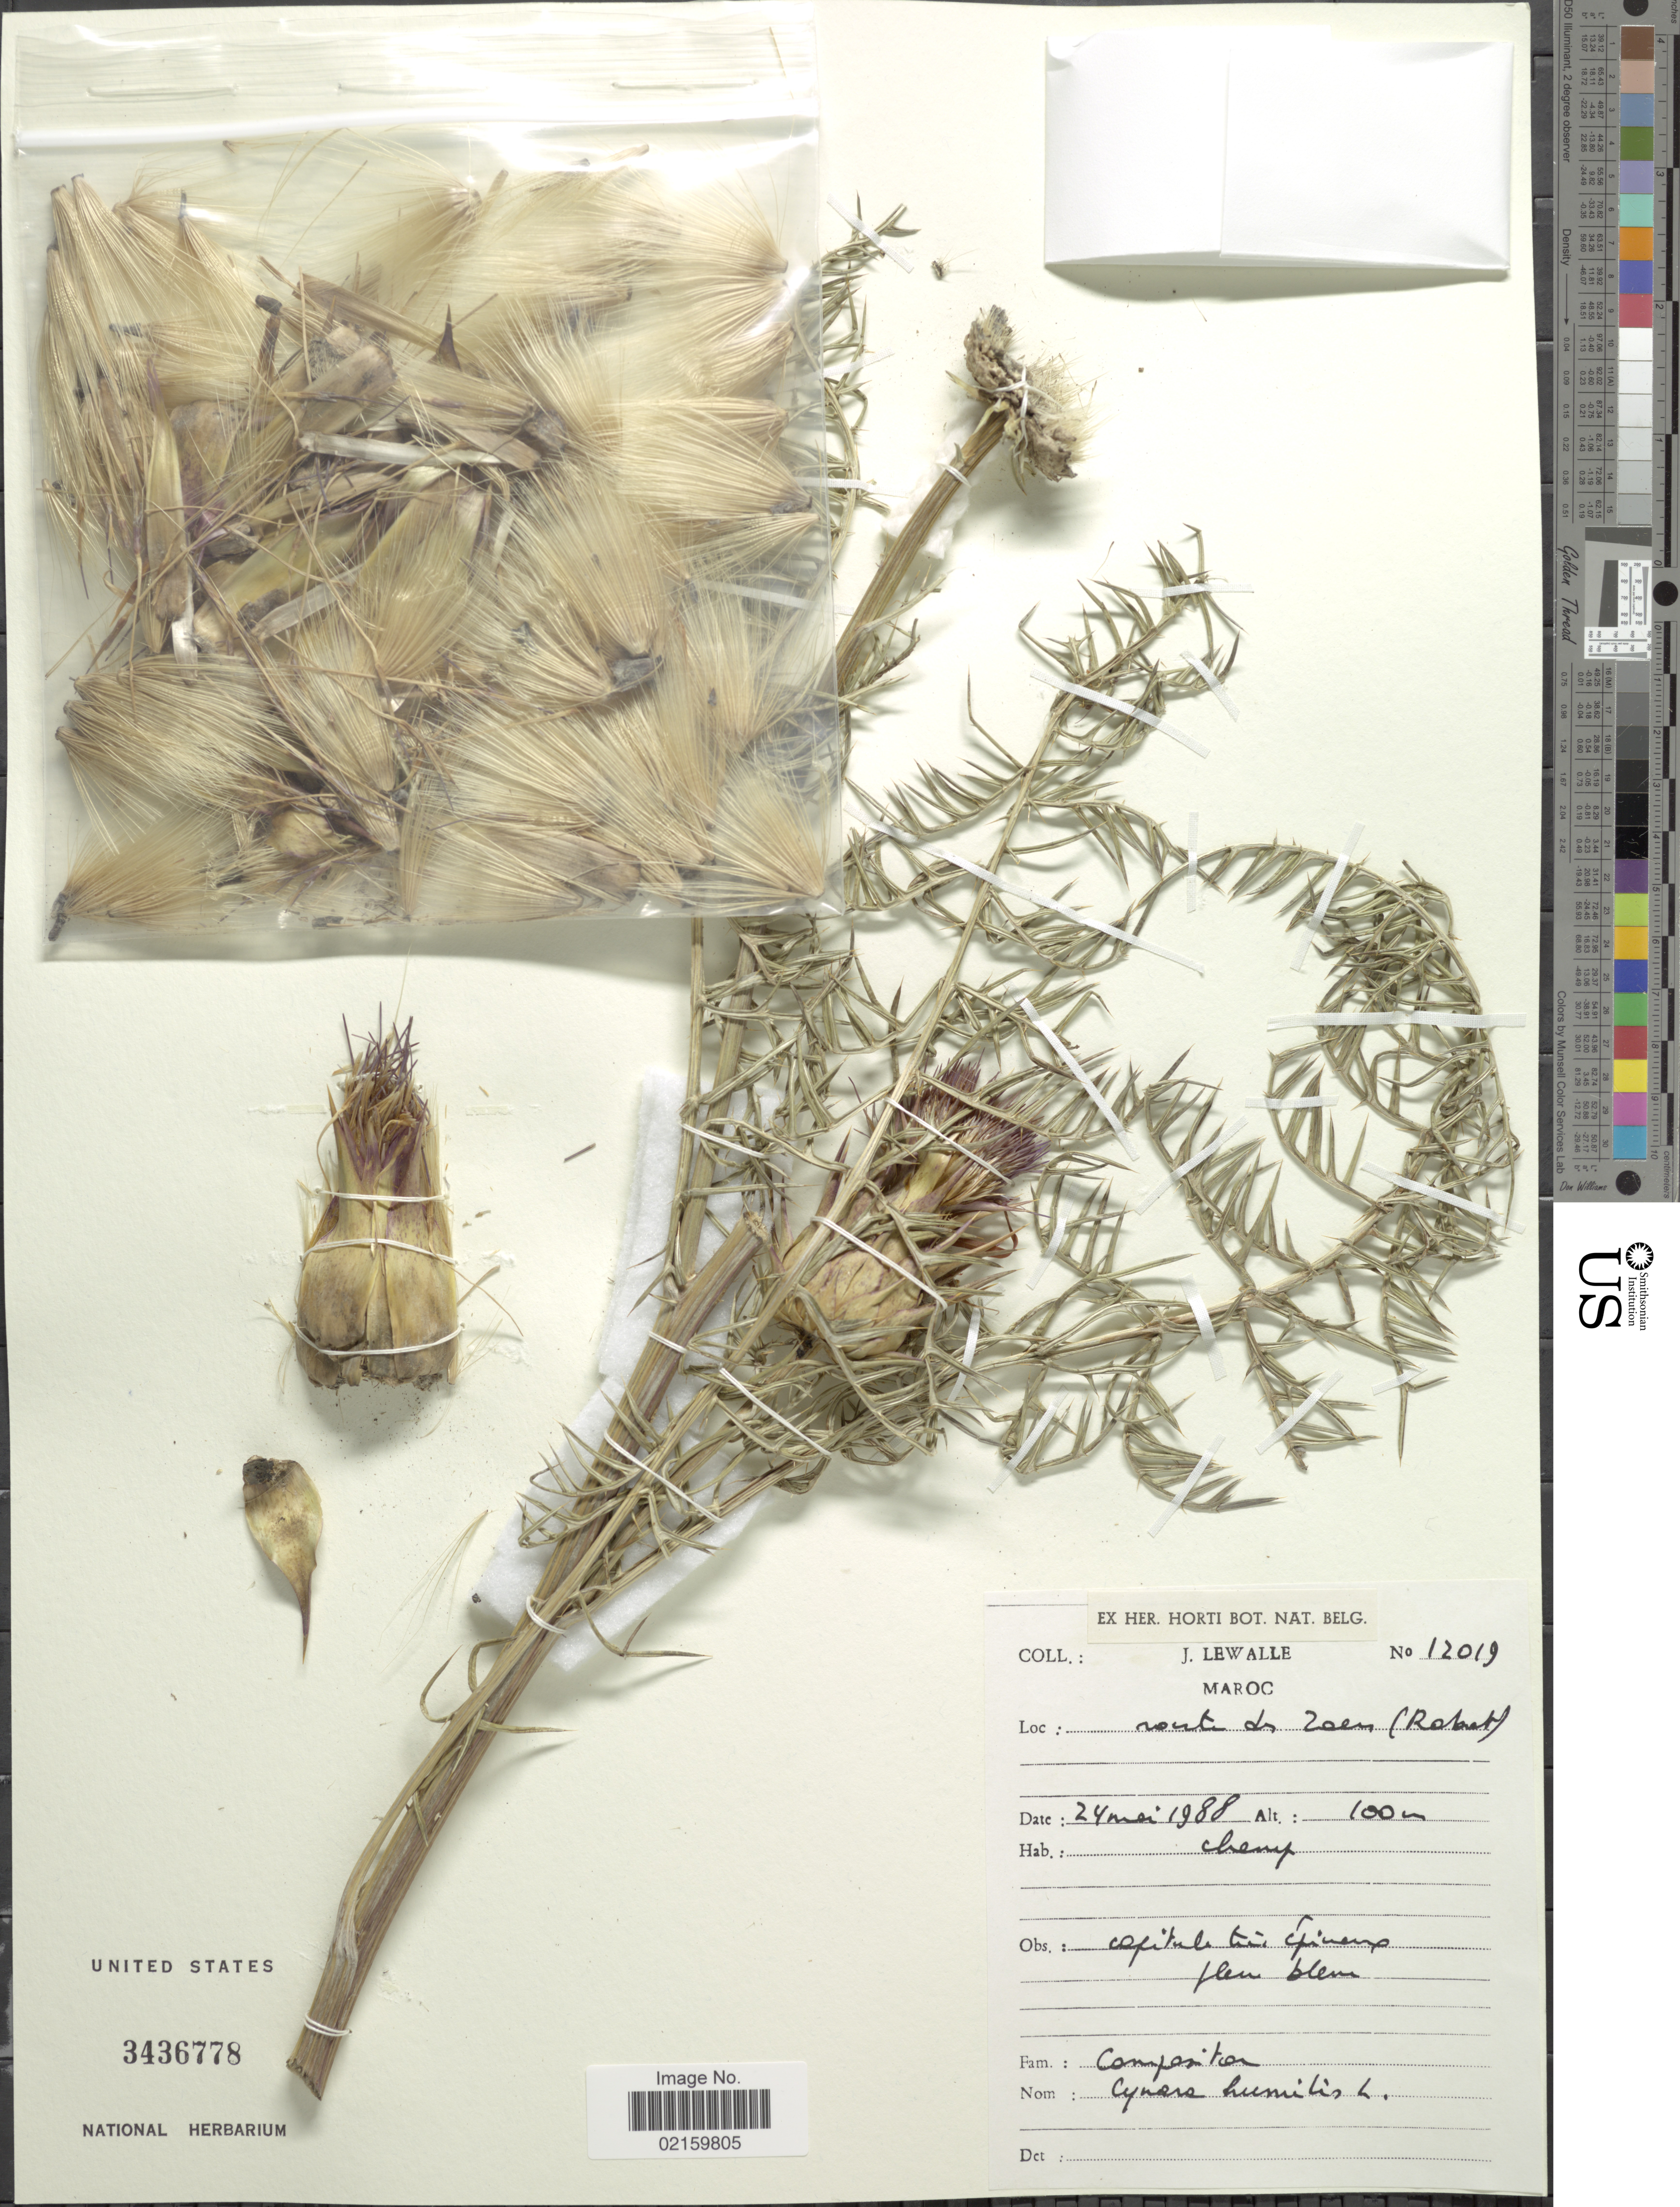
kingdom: Plantae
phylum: Tracheophyta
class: Magnoliopsida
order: Asterales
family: Asteraceae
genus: Cynara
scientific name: Cynara humilis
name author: L.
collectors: J. Lewalle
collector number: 12019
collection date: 1988-05-24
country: Morocco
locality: Maroc. route de Zaer (Rabat)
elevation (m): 100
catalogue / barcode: US 3436778